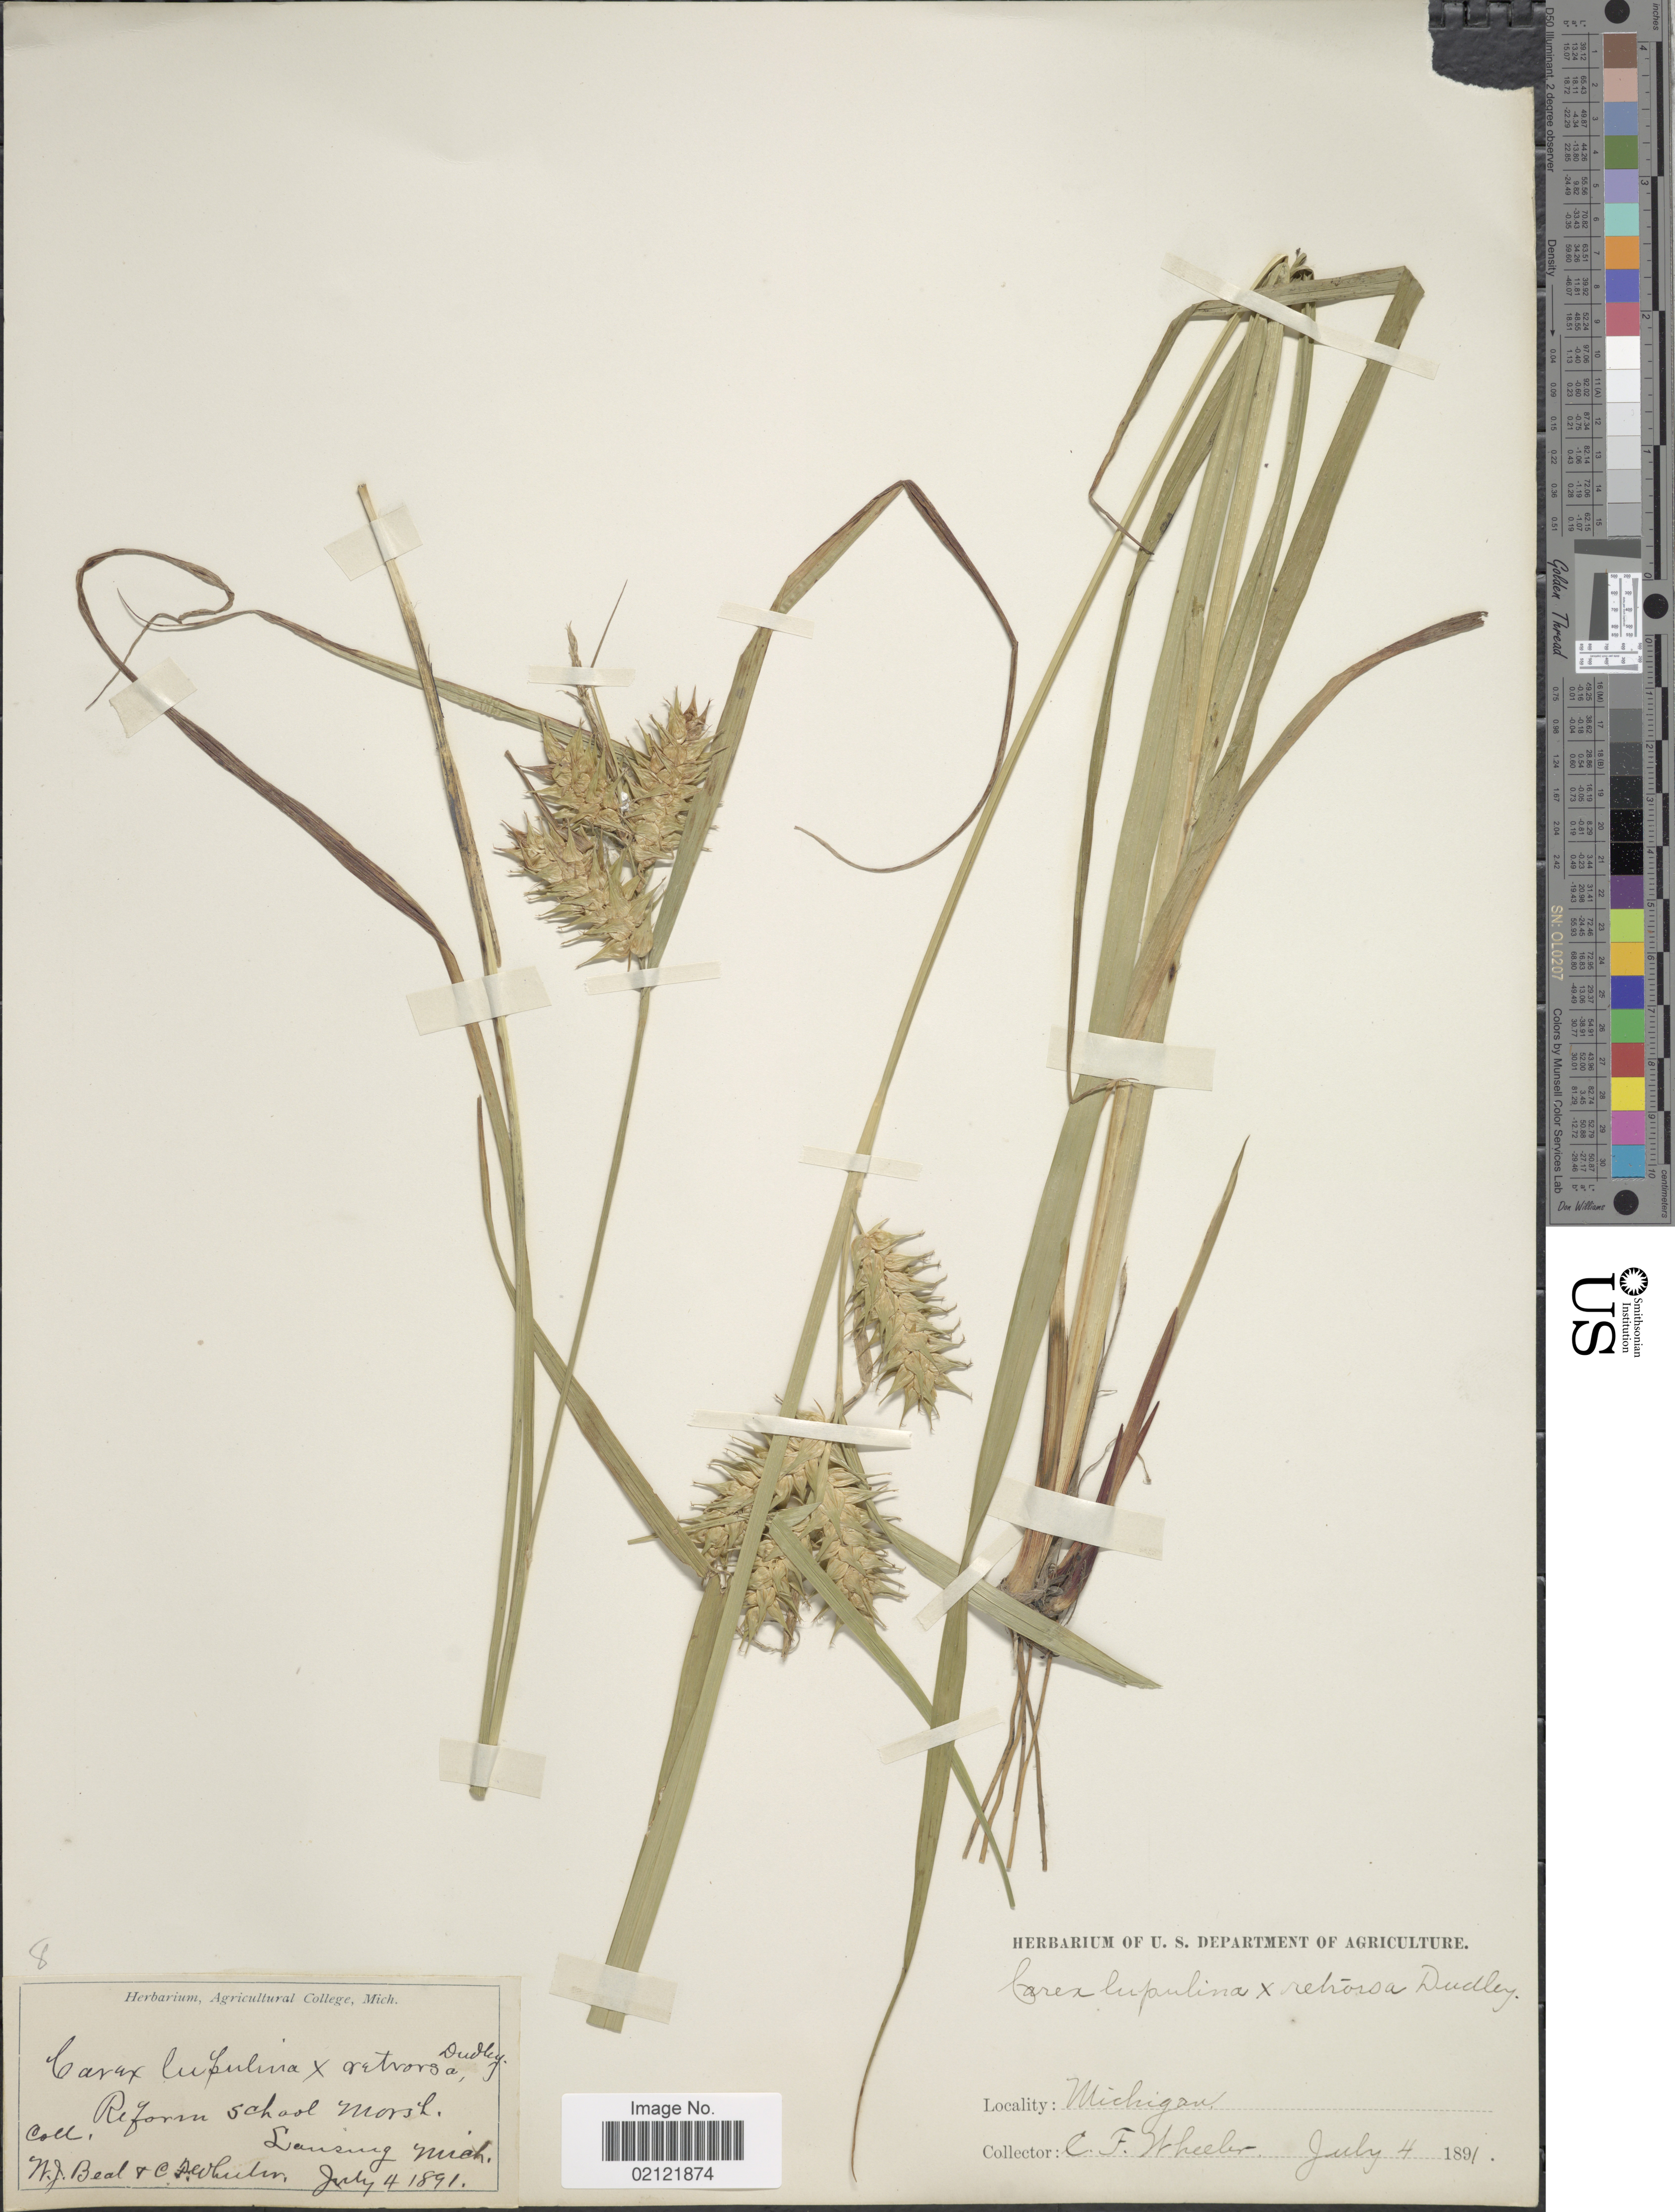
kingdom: Plantae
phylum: Tracheophyta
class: Liliopsida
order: Poales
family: Cyperaceae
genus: Carex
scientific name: Carex lupulina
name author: Muhl. ex Willd.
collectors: W. J. Beal & C. Wheeler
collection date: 1891-07-04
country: United States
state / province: Michigan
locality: Reform School marsh. Lansing Mich.